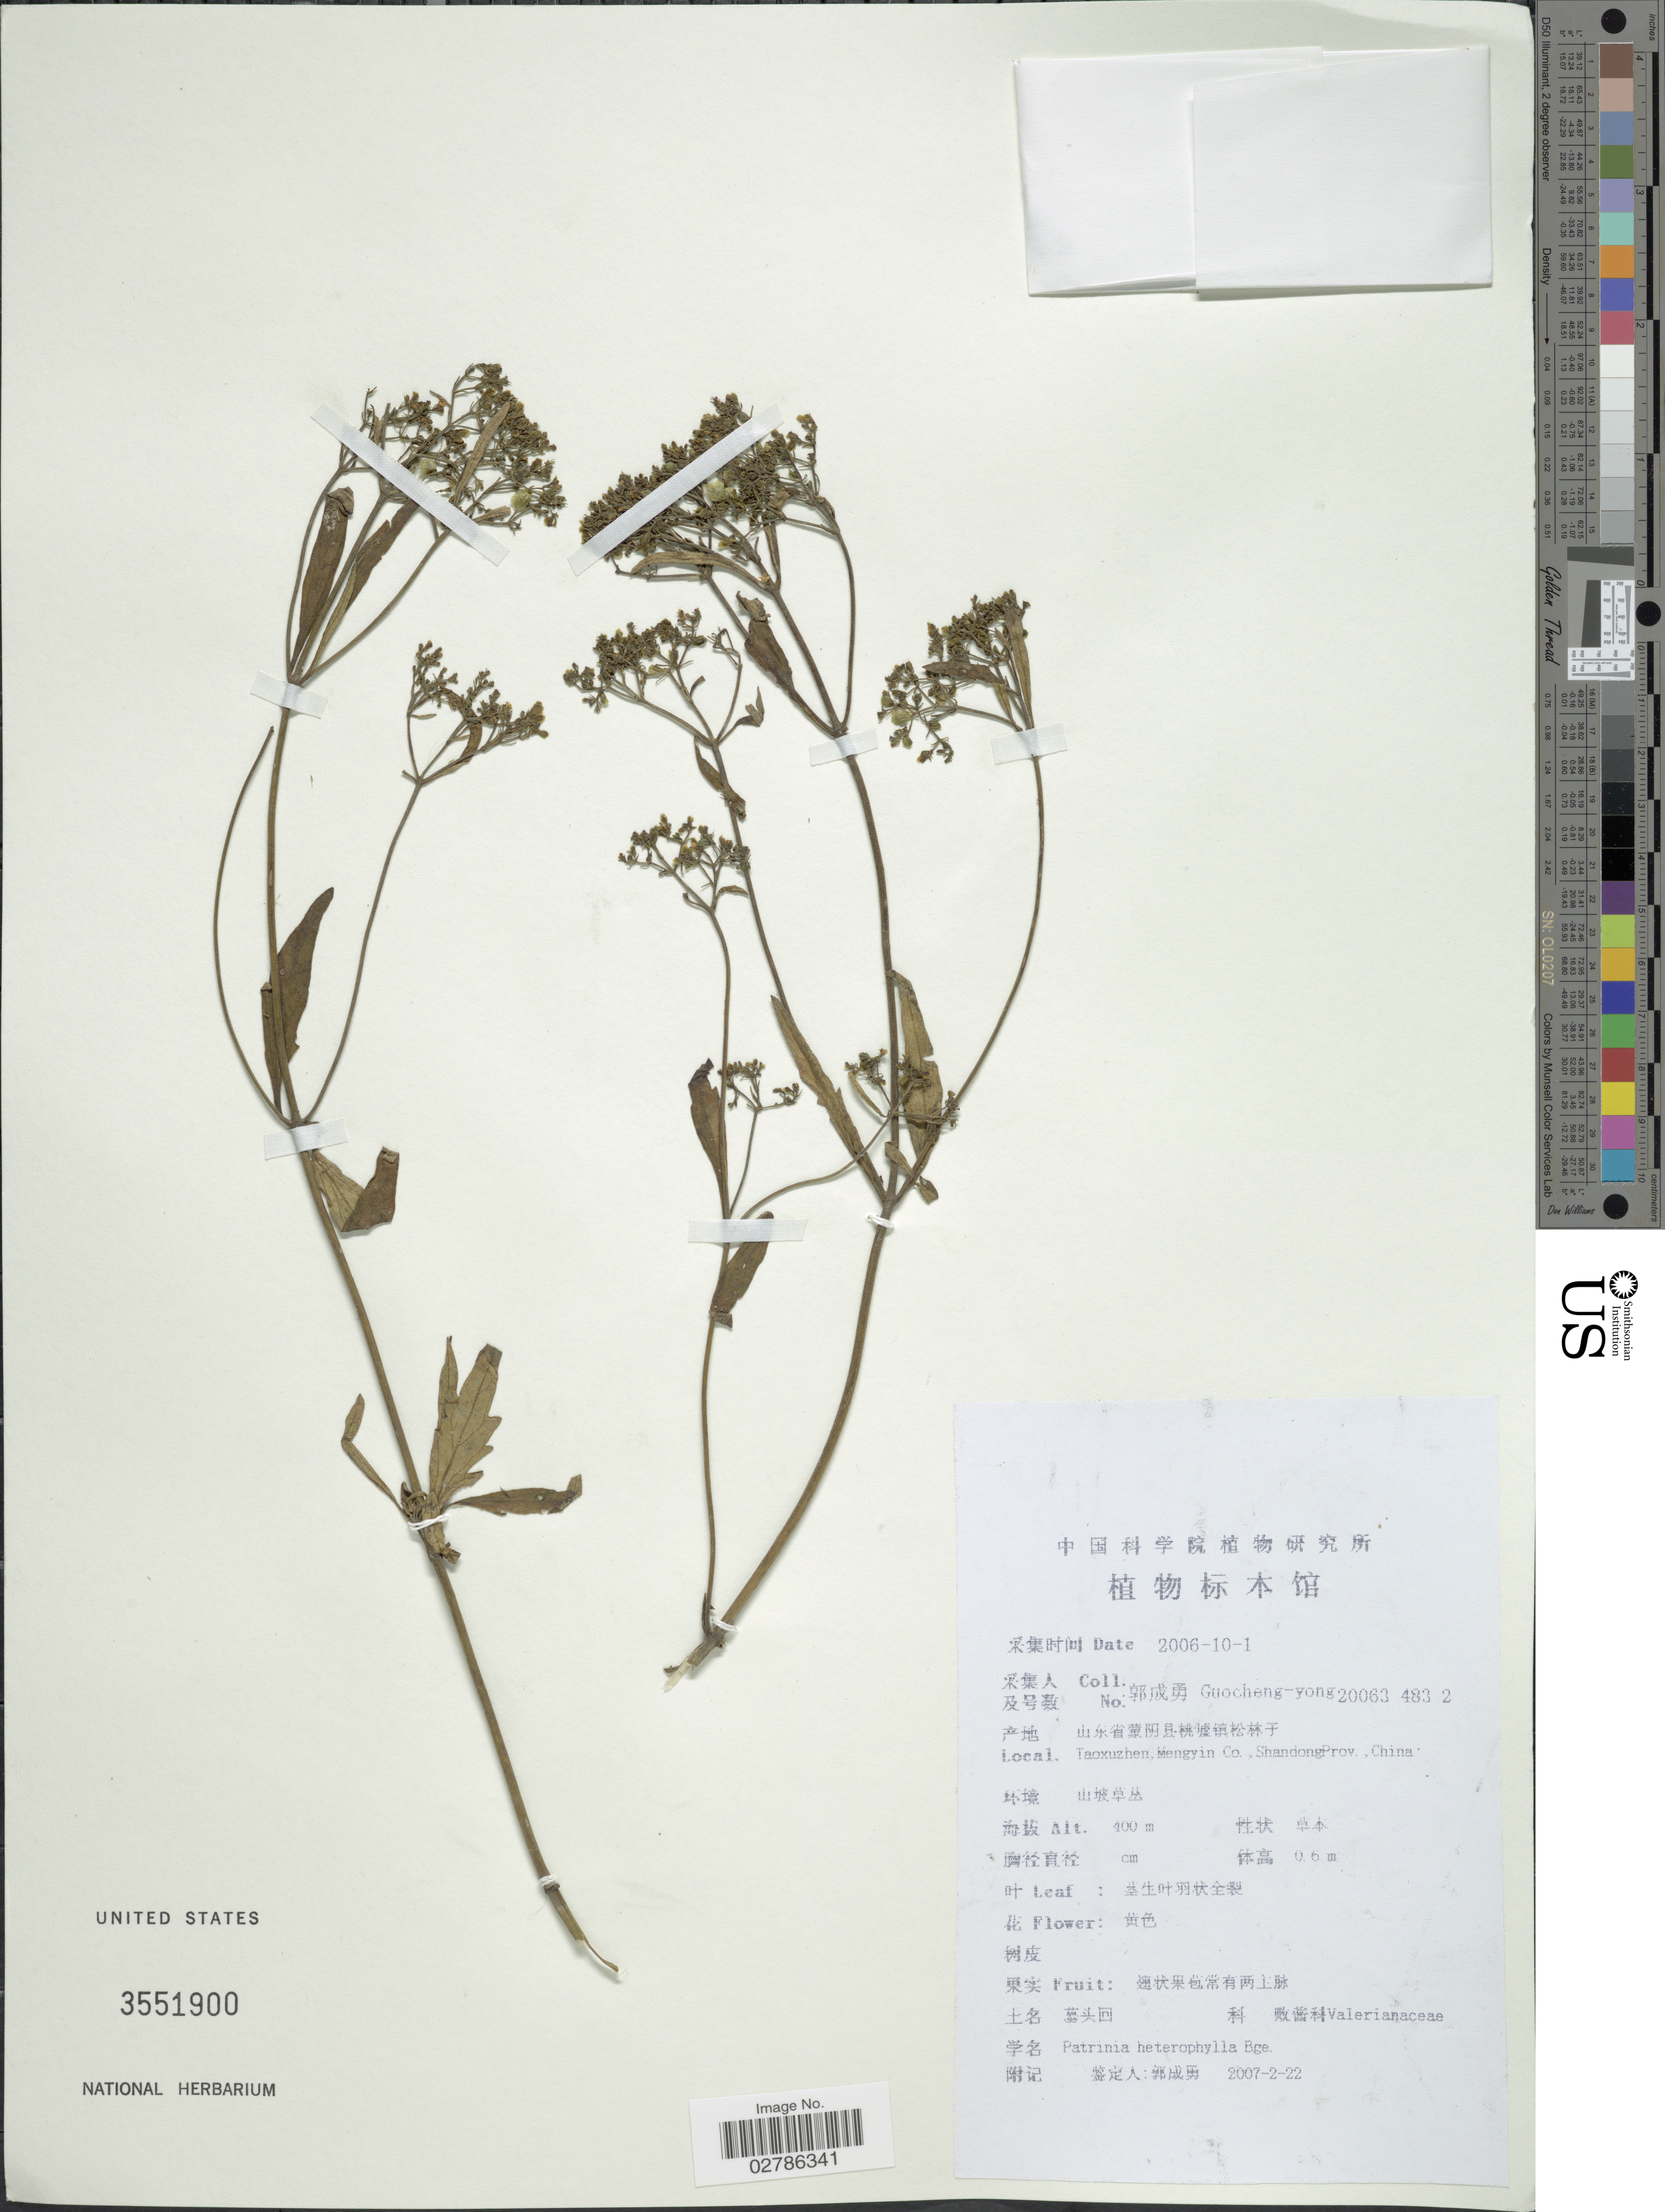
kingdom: Plantae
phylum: Tracheophyta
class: Magnoliopsida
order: Dipsacales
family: Caprifoliaceae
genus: Patrinia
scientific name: Patrinia heterophylla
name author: Bunge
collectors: Guo cheng-yong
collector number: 20063 483 2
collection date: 2006-10-01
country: China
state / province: Shandong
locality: X, Taoxuzhen, Mengyin Co., X.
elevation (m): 400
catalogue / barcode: US 3551900